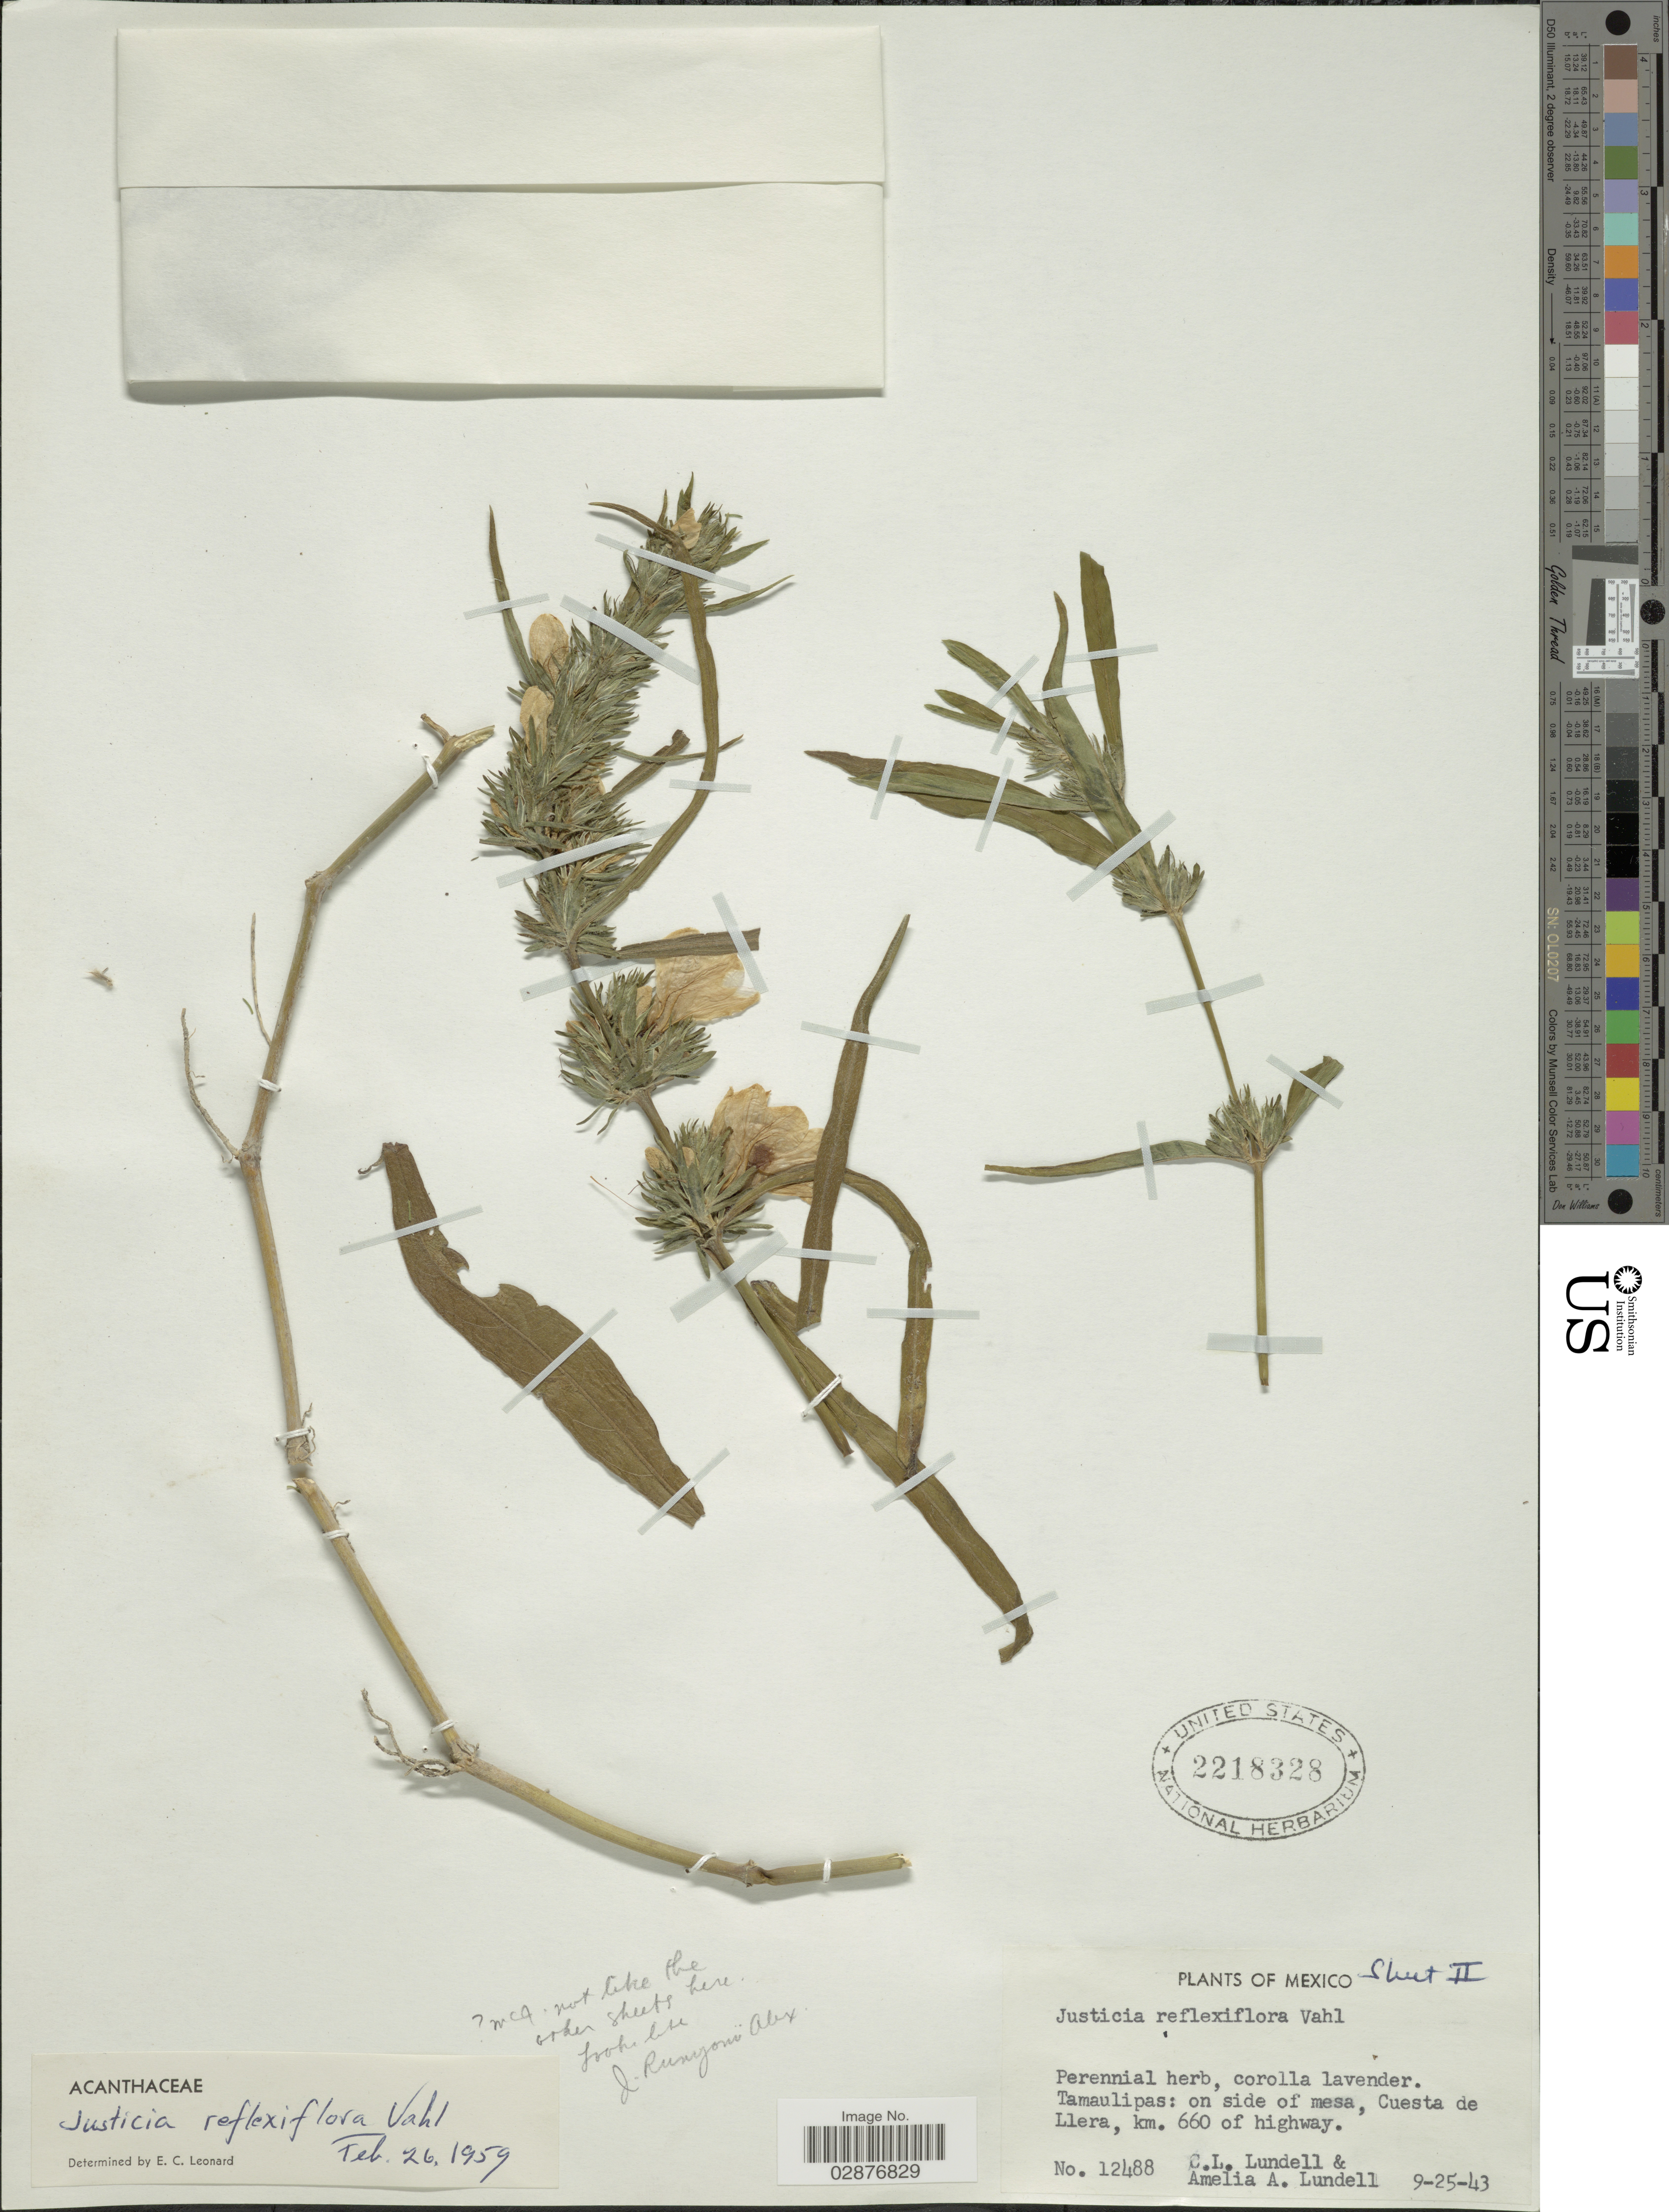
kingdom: Plantae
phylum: Tracheophyta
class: Magnoliopsida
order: Lamiales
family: Acanthaceae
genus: Justicia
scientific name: Justicia runyonii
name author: Small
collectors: C. L. Lundell & A. A. Lundell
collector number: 12488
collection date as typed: Transcribed d/m/y: 25/9/43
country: Mexico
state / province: Tamaulipas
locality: On side of mesa, Cuesta de Llera, km. 660 of highway.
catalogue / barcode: US 2218328